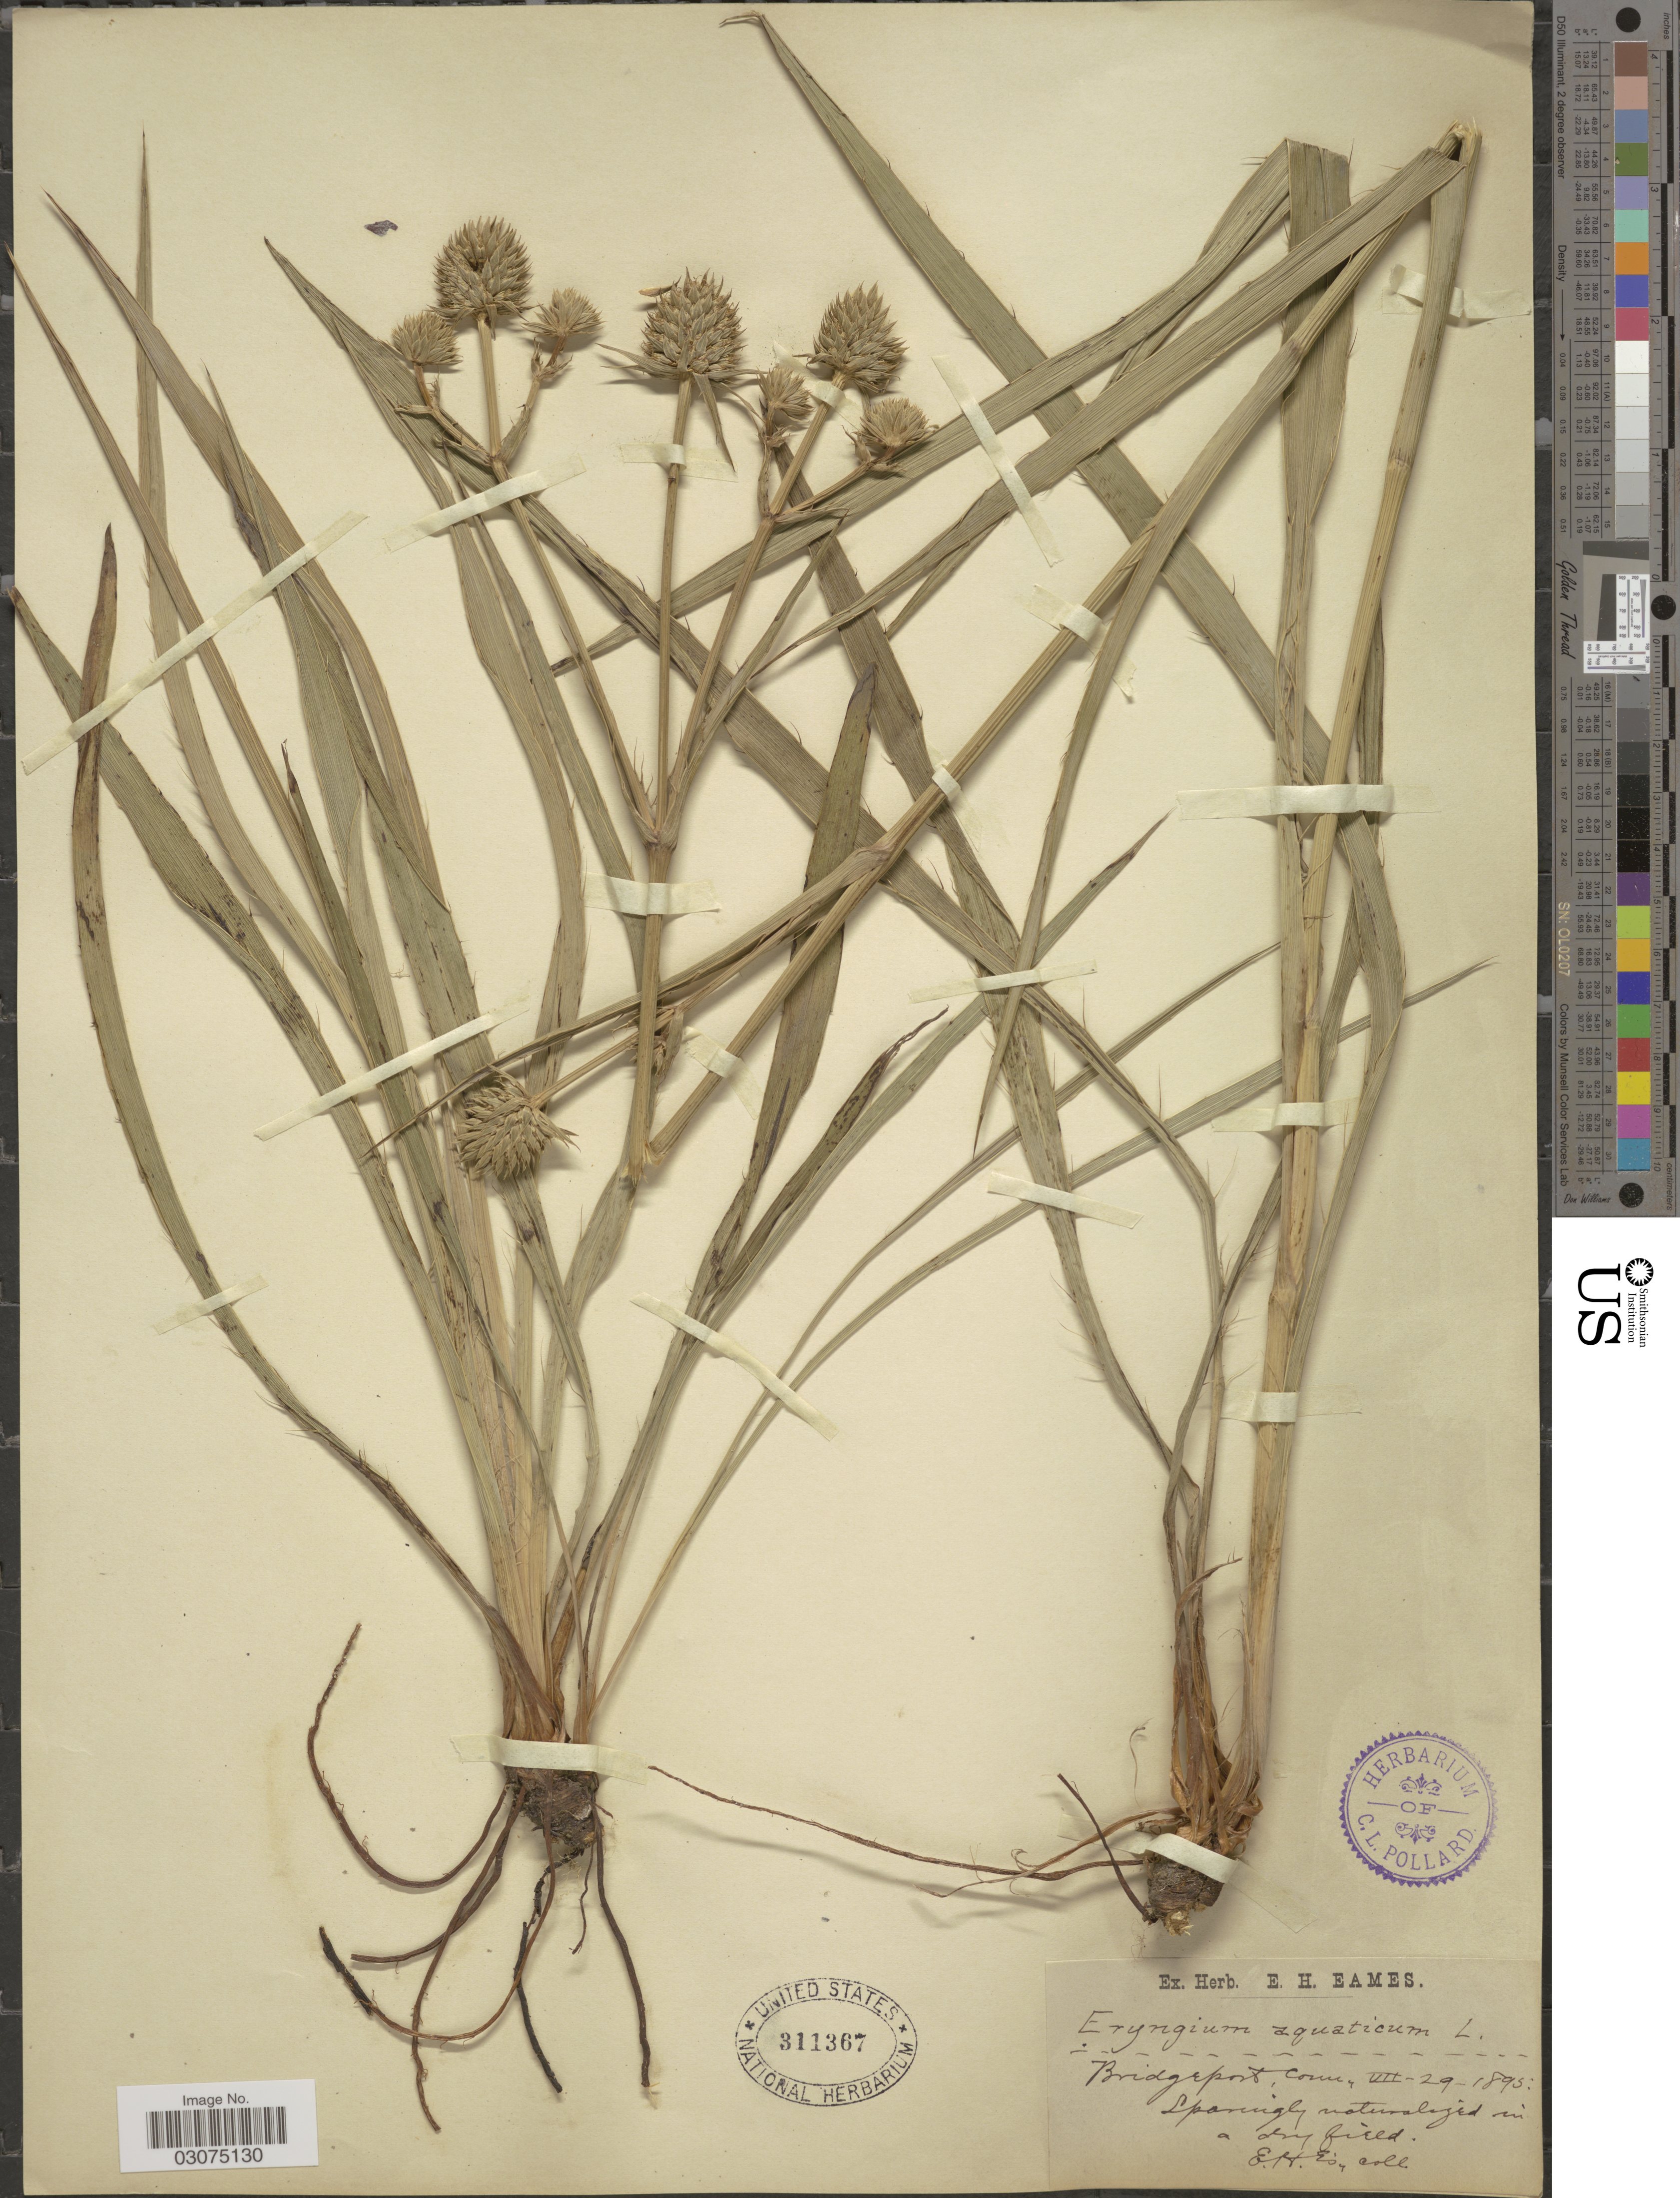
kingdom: Plantae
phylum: Tracheophyta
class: Magnoliopsida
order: Apiales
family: Apiaceae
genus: Eryngium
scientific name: Eryngium yuccifolium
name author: Michx.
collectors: E. H. Eames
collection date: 1893-07-29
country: United States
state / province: Connecticut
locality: Bridgeport.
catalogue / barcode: US 311367